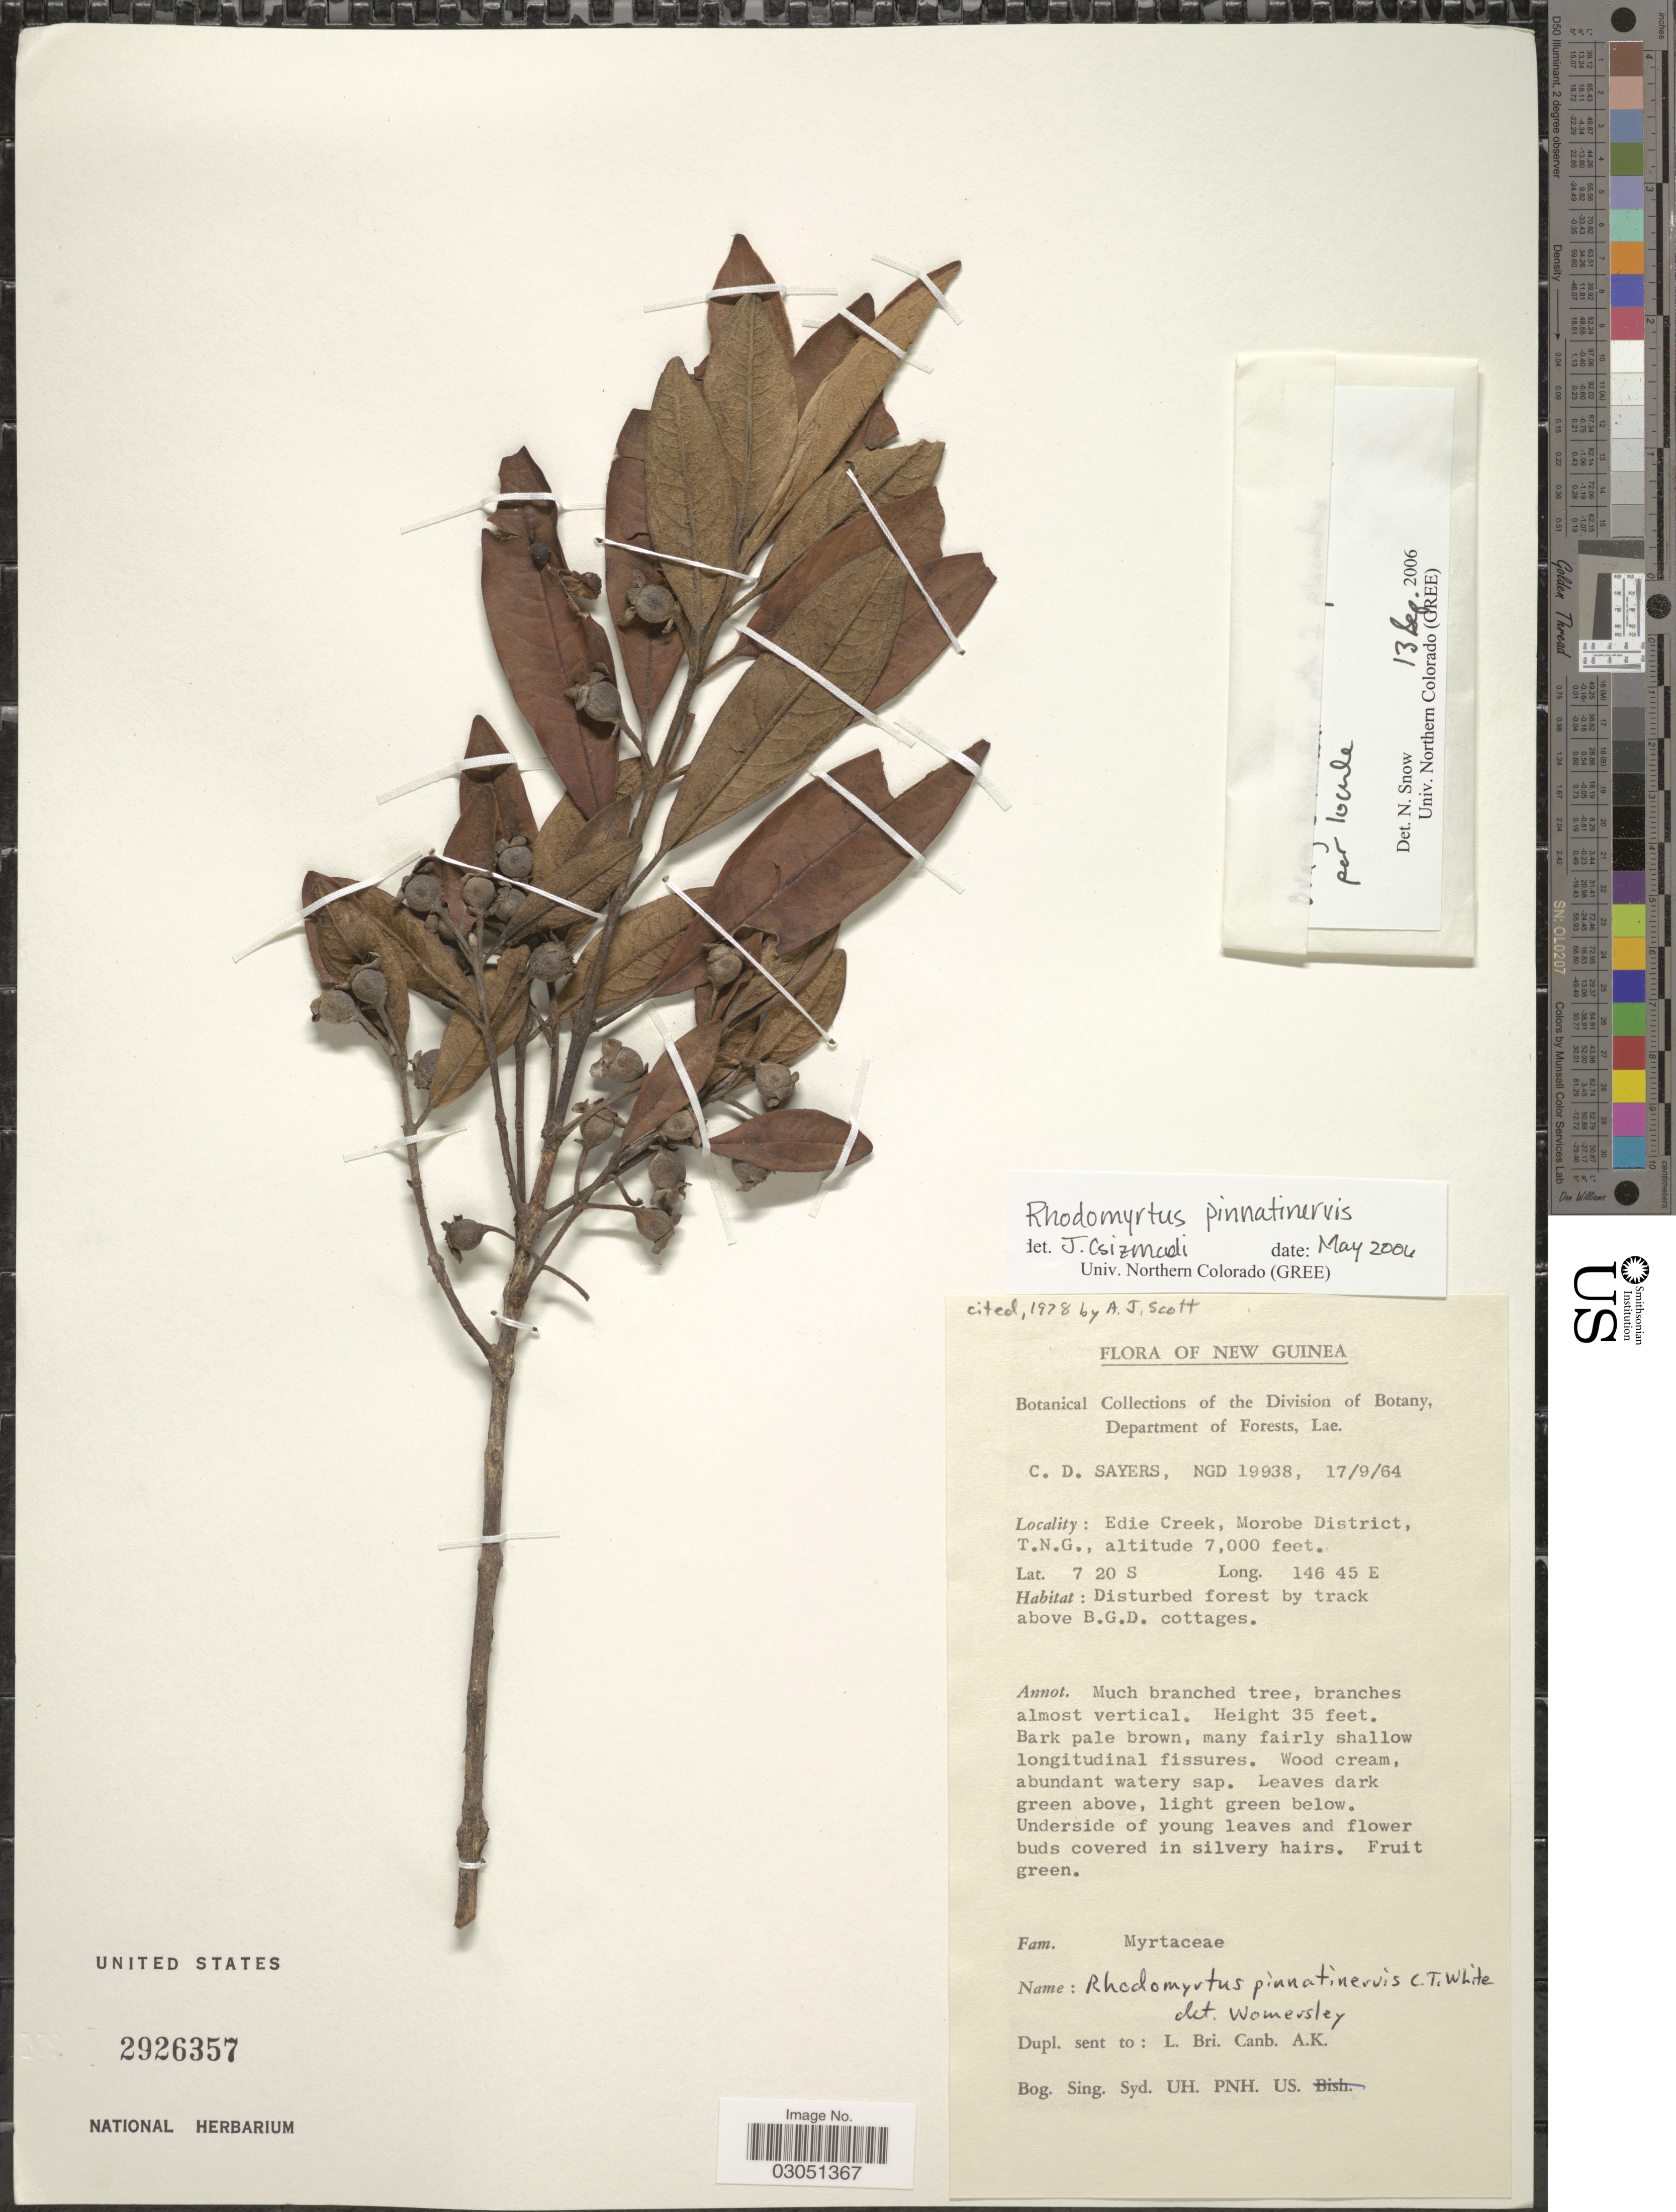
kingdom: Plantae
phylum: Tracheophyta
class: Magnoliopsida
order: Myrtales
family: Myrtaceae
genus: Rhodomyrtus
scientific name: Rhodomyrtus pinnatinervis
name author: C.T. White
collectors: C. Sayers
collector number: NGD19938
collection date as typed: Transcribed d/m/y: 17/9/64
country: Papua New Guinea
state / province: Morobe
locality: New Guinea, Edie Creek, Morobe District, T.N.G.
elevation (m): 2134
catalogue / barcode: US 2926357